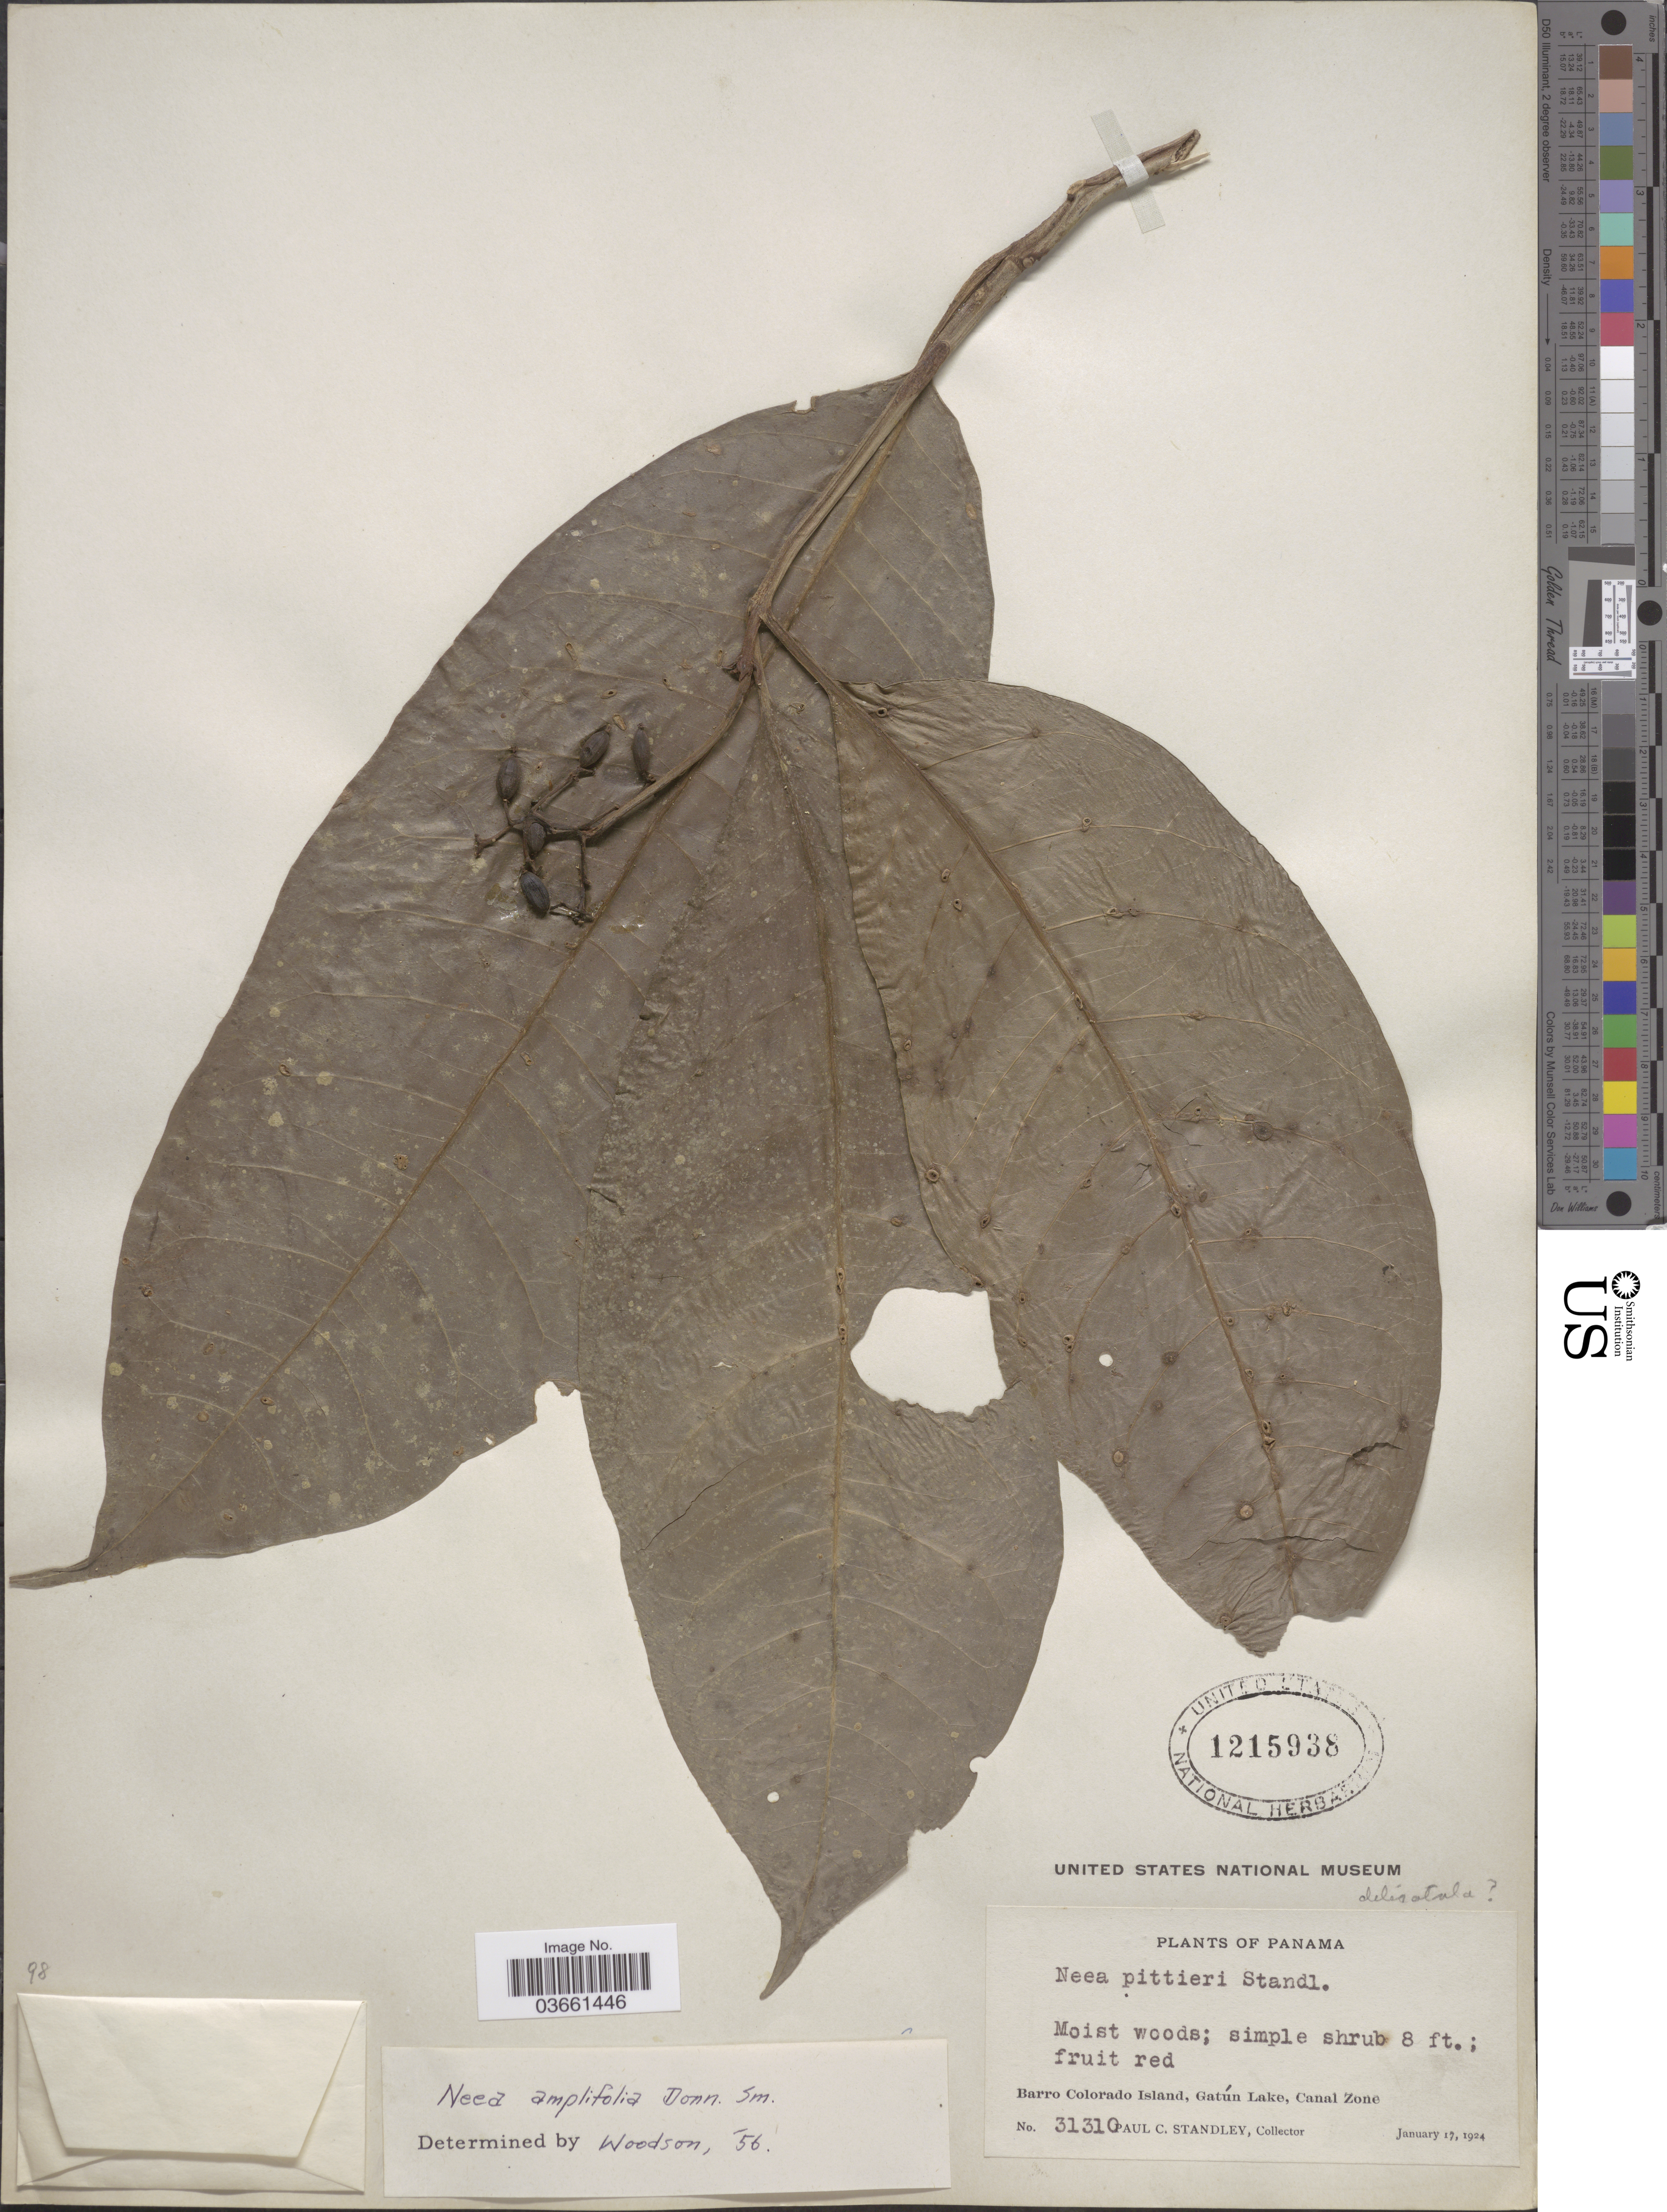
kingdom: Plantae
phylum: Tracheophyta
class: Magnoliopsida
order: Caryophyllales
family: Nyctaginaceae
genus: Neea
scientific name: Neea amplifolia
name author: Donn. Sm.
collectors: P. C. Standley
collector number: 31310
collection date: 1924-01-17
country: Panama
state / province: Panamá Oeste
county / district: Canal Zone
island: Barro Colorado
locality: Barro Colorado Island, Gatún Lake, Canal Zone.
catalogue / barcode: US 1215938